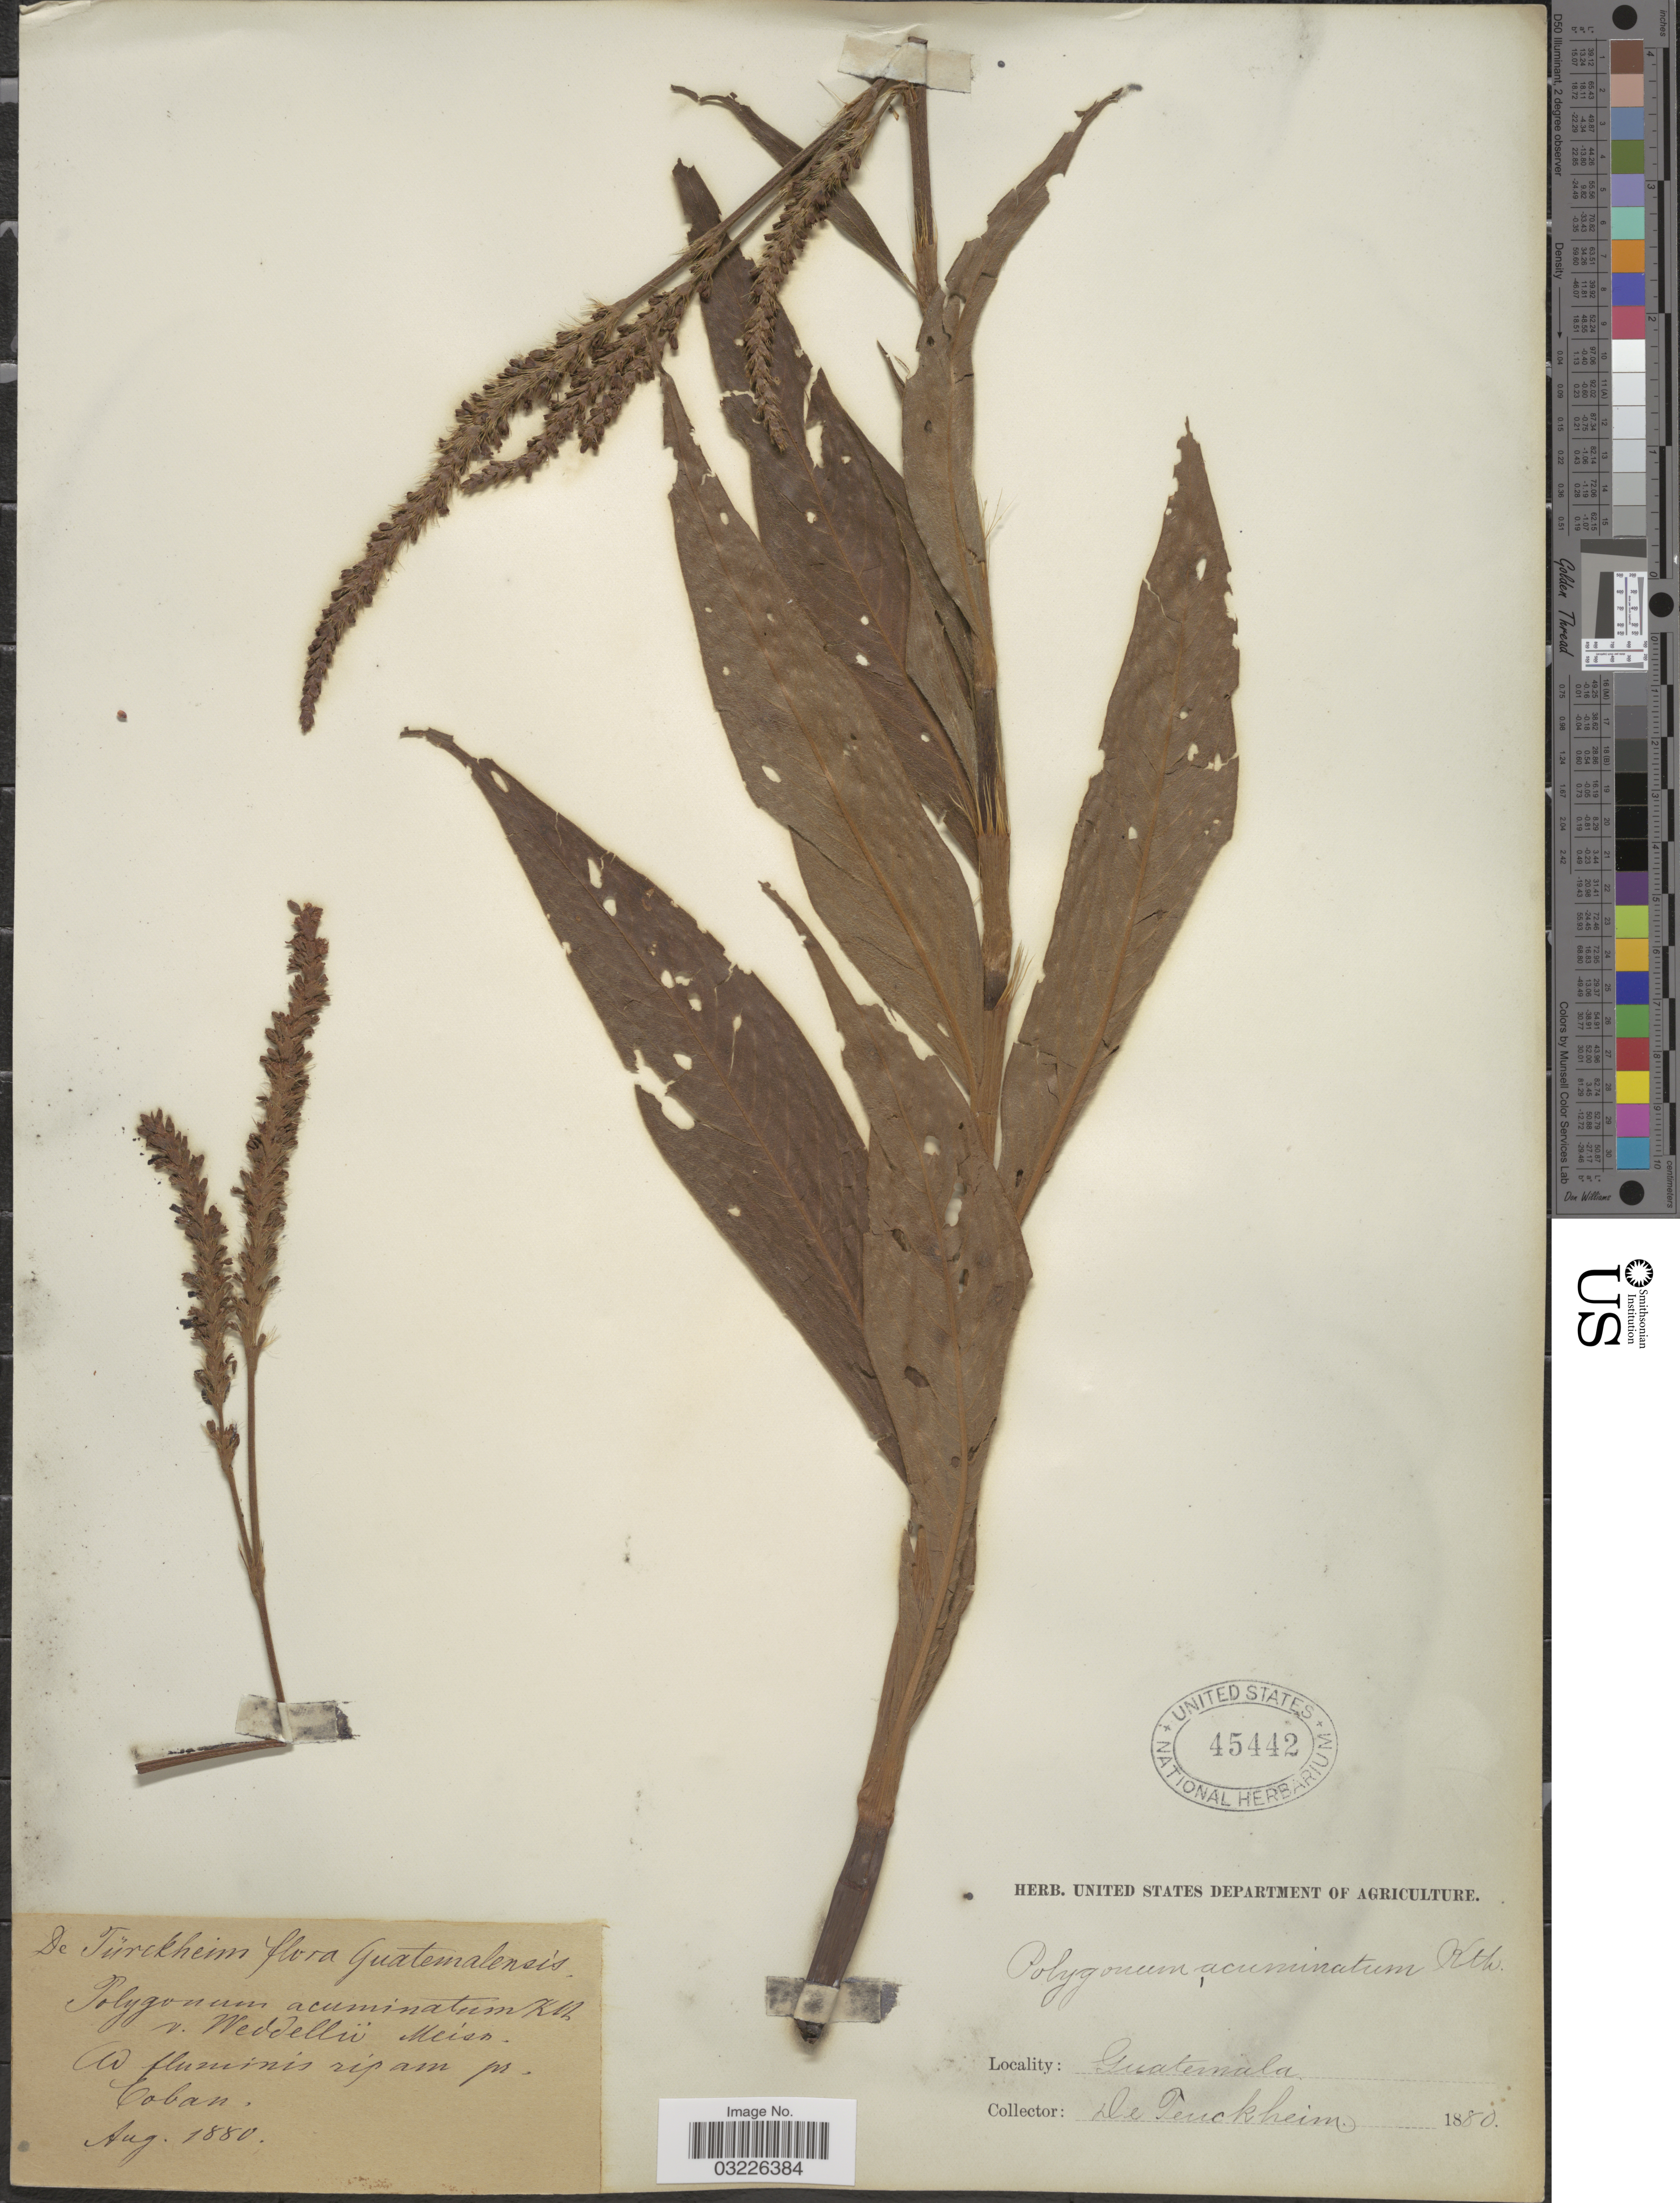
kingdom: Plantae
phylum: Tracheophyta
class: Magnoliopsida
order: Caryophyllales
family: Polygonaceae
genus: Polygonum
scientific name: Polygonum acuminatum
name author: Kunth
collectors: -. De Türckheim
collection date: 1880-08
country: Guatemala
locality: Ad fluminis ripam pr. Coban.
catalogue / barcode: US 45442